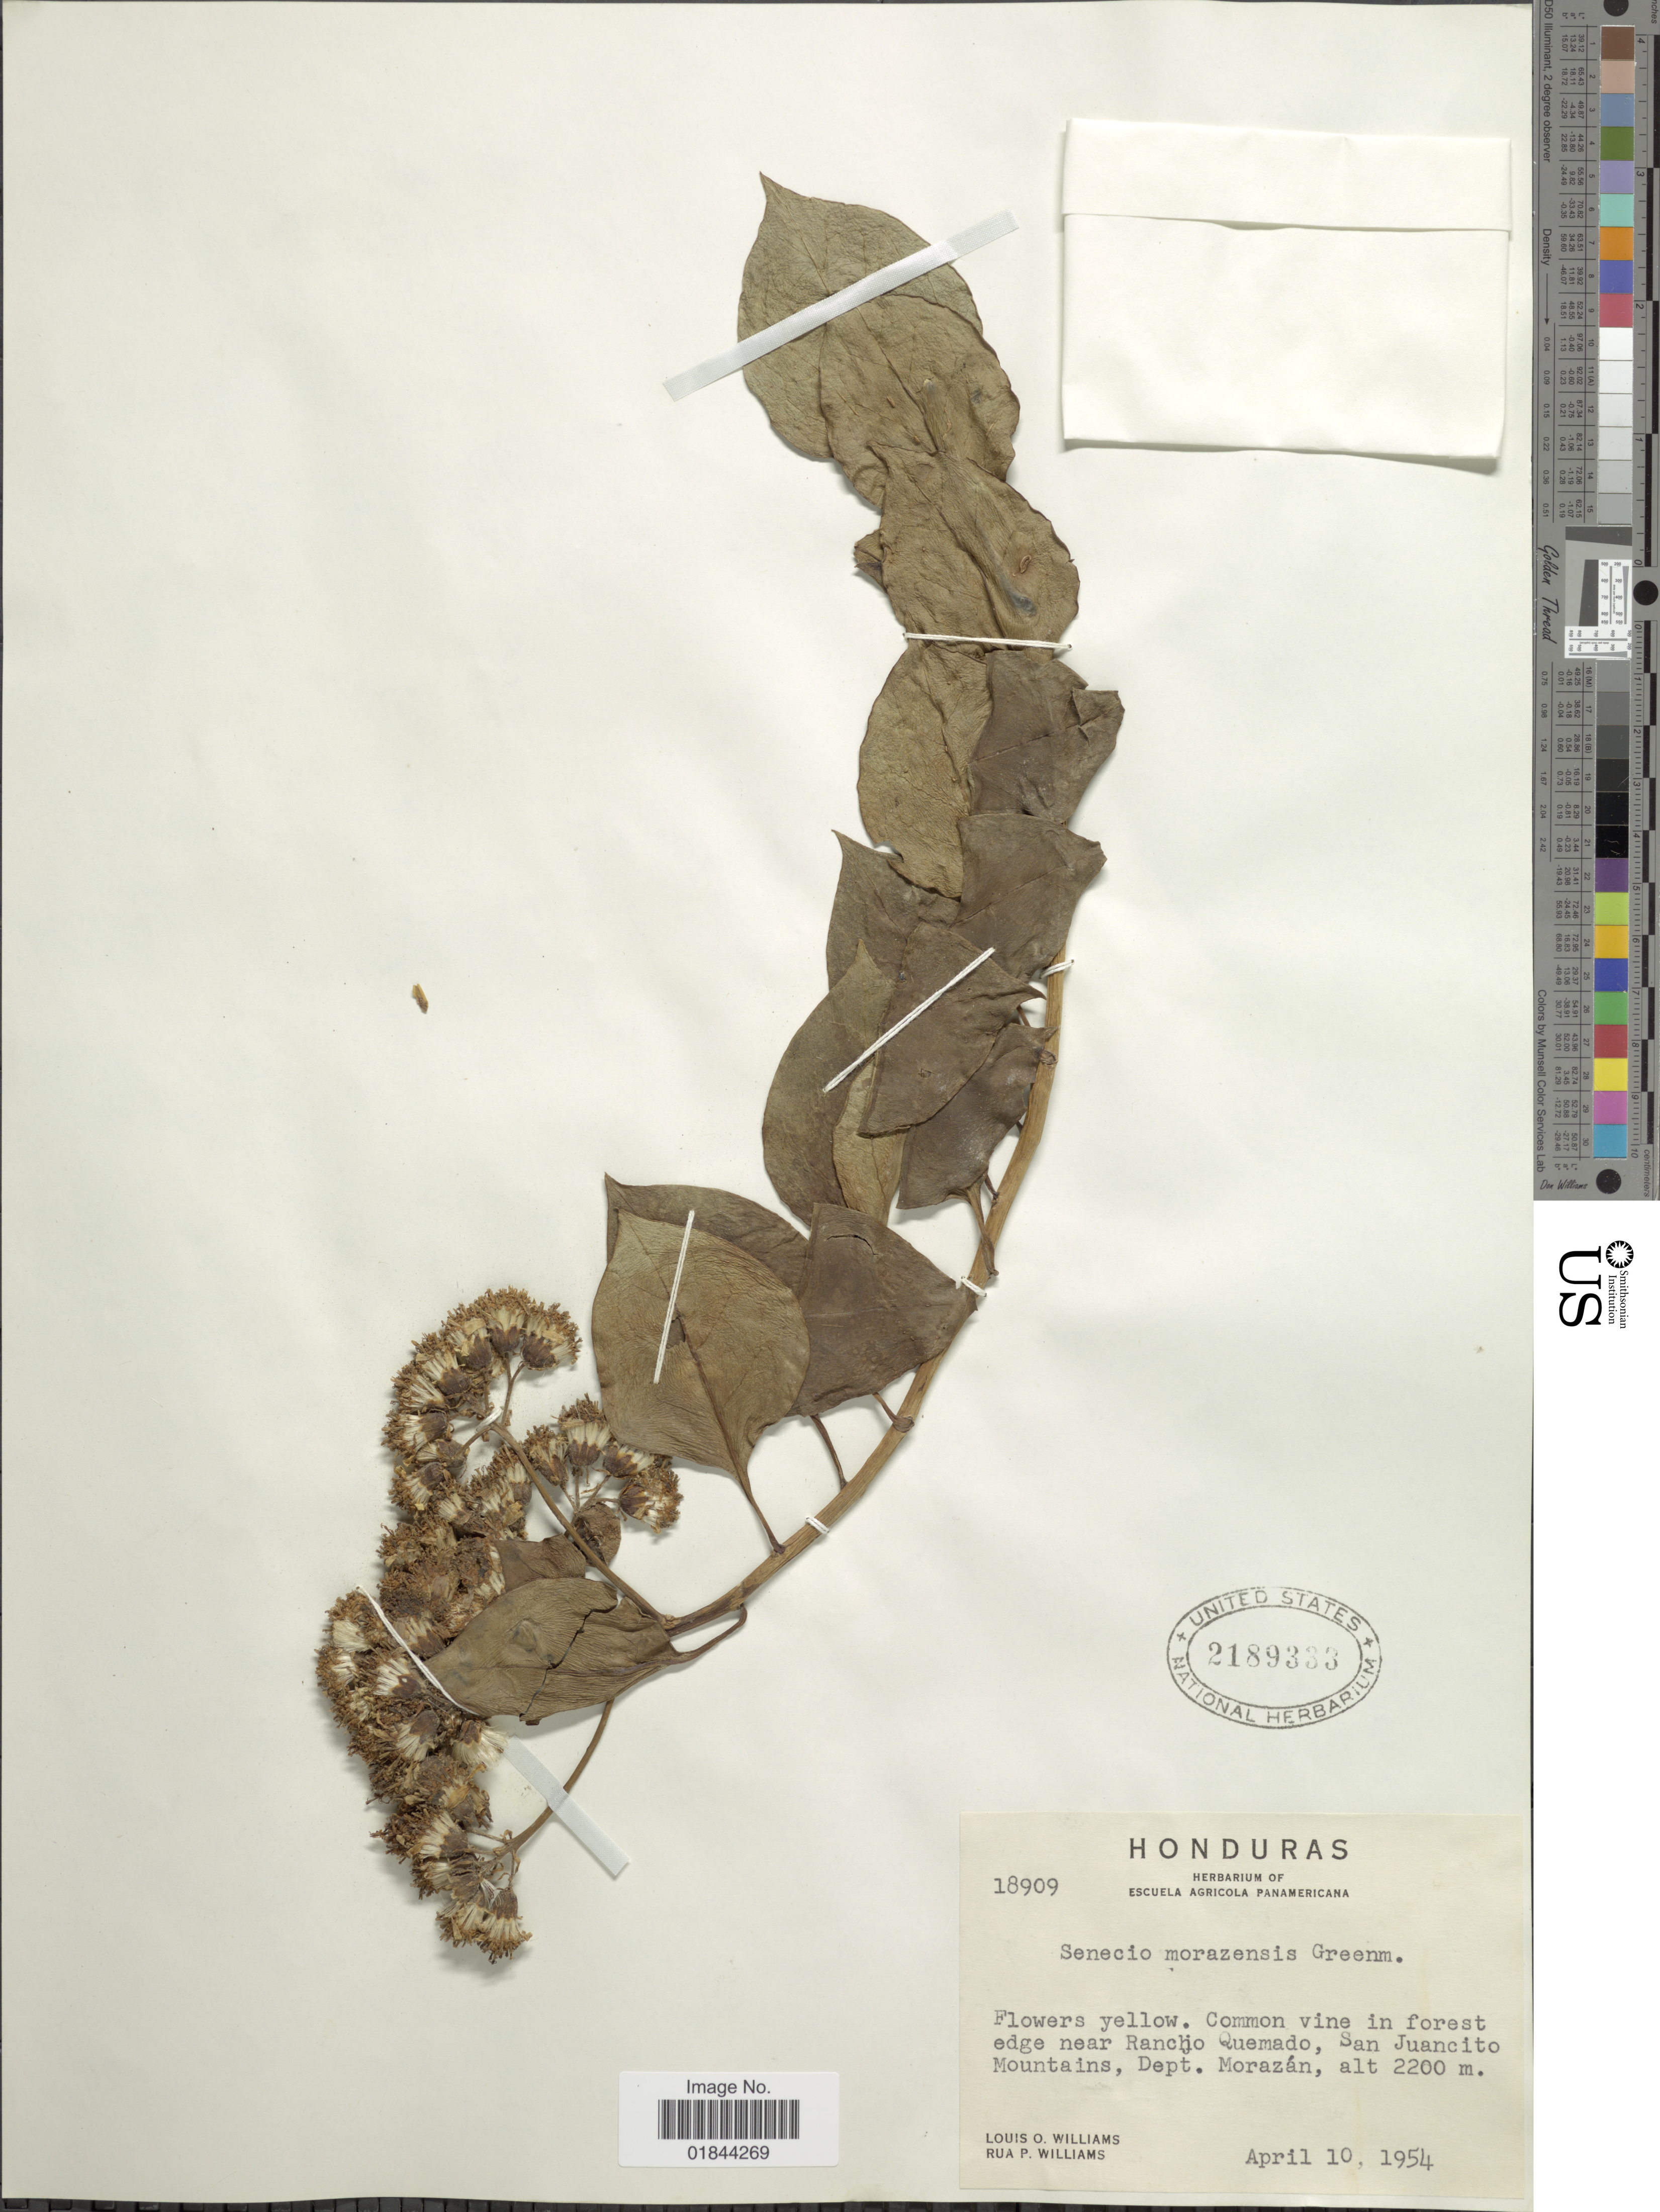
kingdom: Plantae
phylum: Tracheophyta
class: Magnoliopsida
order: Asterales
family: Asteraceae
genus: Pentacalia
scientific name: Pentacalia morazensis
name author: (Greenm.) H. Rob. & Cuatrec.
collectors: L. O. Williams & R. P. Williams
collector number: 18909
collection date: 1954-04-10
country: Honduras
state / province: Fco. Morazán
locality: Common vine in forest edge near Rancho Quemado, San Juancito Mountains, Dept. Morazan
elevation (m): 2200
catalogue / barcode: US 2189333